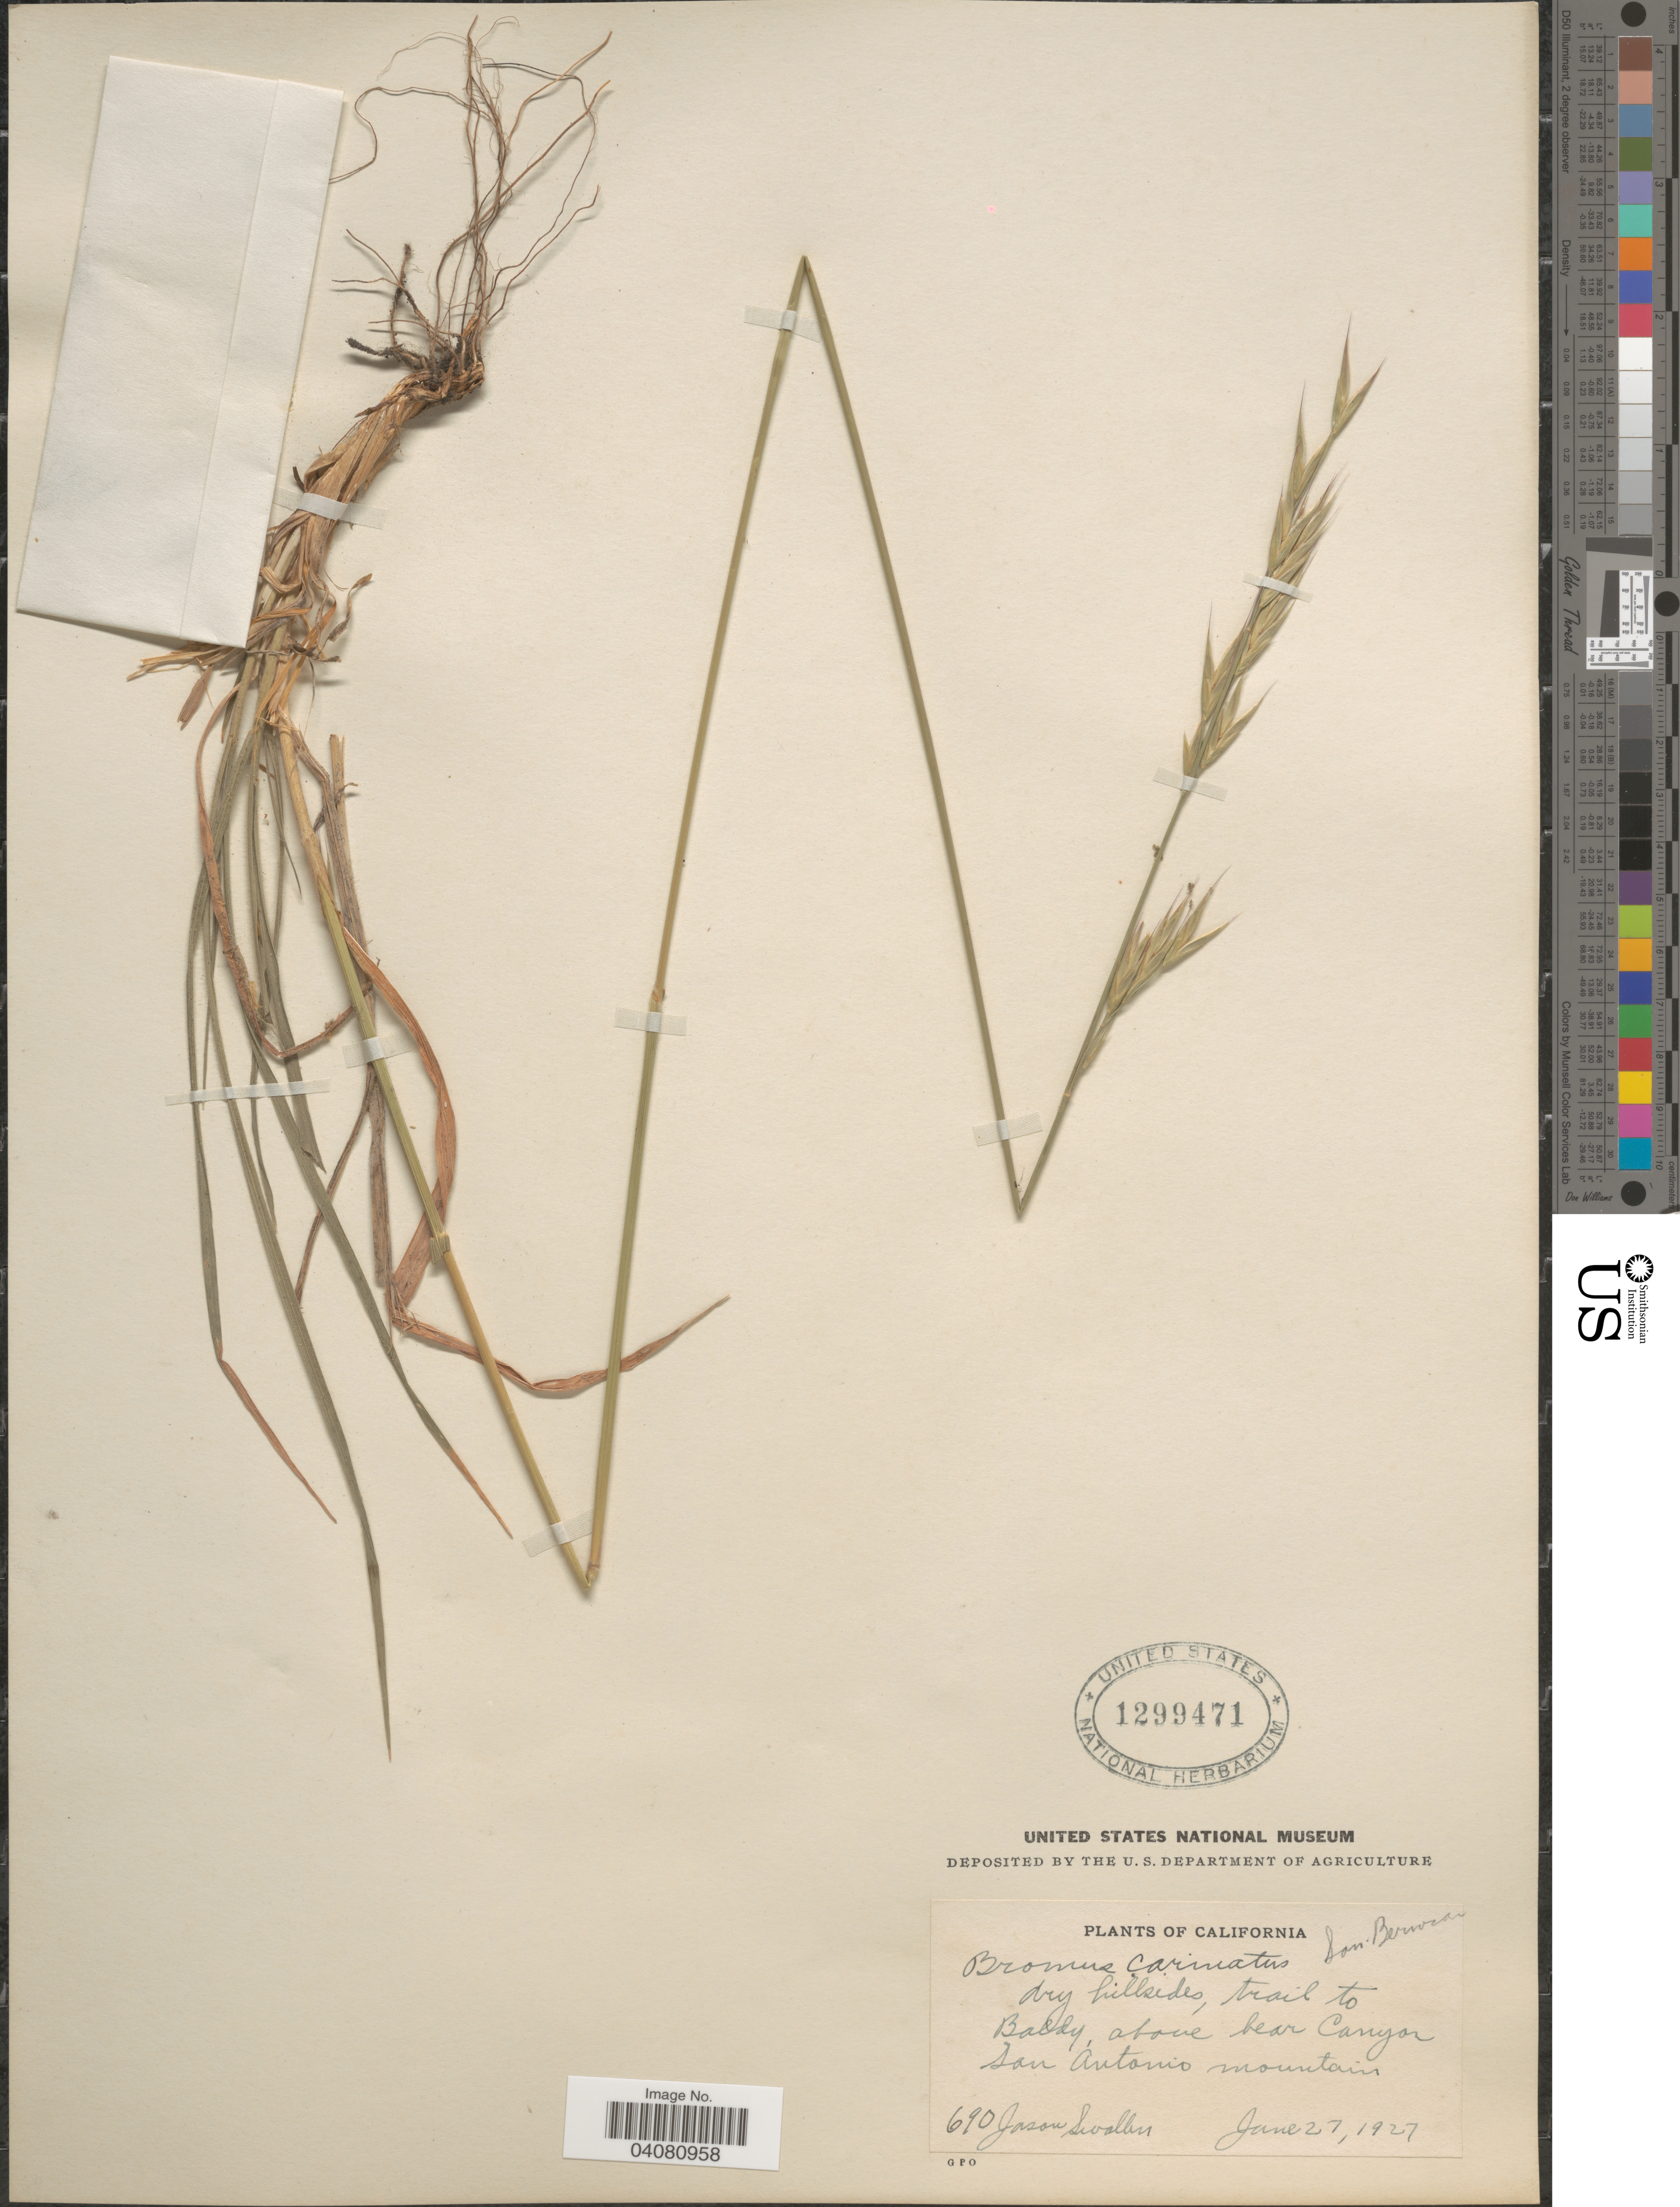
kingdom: Plantae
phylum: Tracheophyta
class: Liliopsida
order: Poales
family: Poaceae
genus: Bromus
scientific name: Bromus carinatus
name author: Hook. & Arn.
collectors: J. R. Swallen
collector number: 690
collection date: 1927-06-27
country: United States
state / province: California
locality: Dry hillsides, trail to Baldy, above bear Canyon. San Antonio mountain.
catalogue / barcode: US 1299471